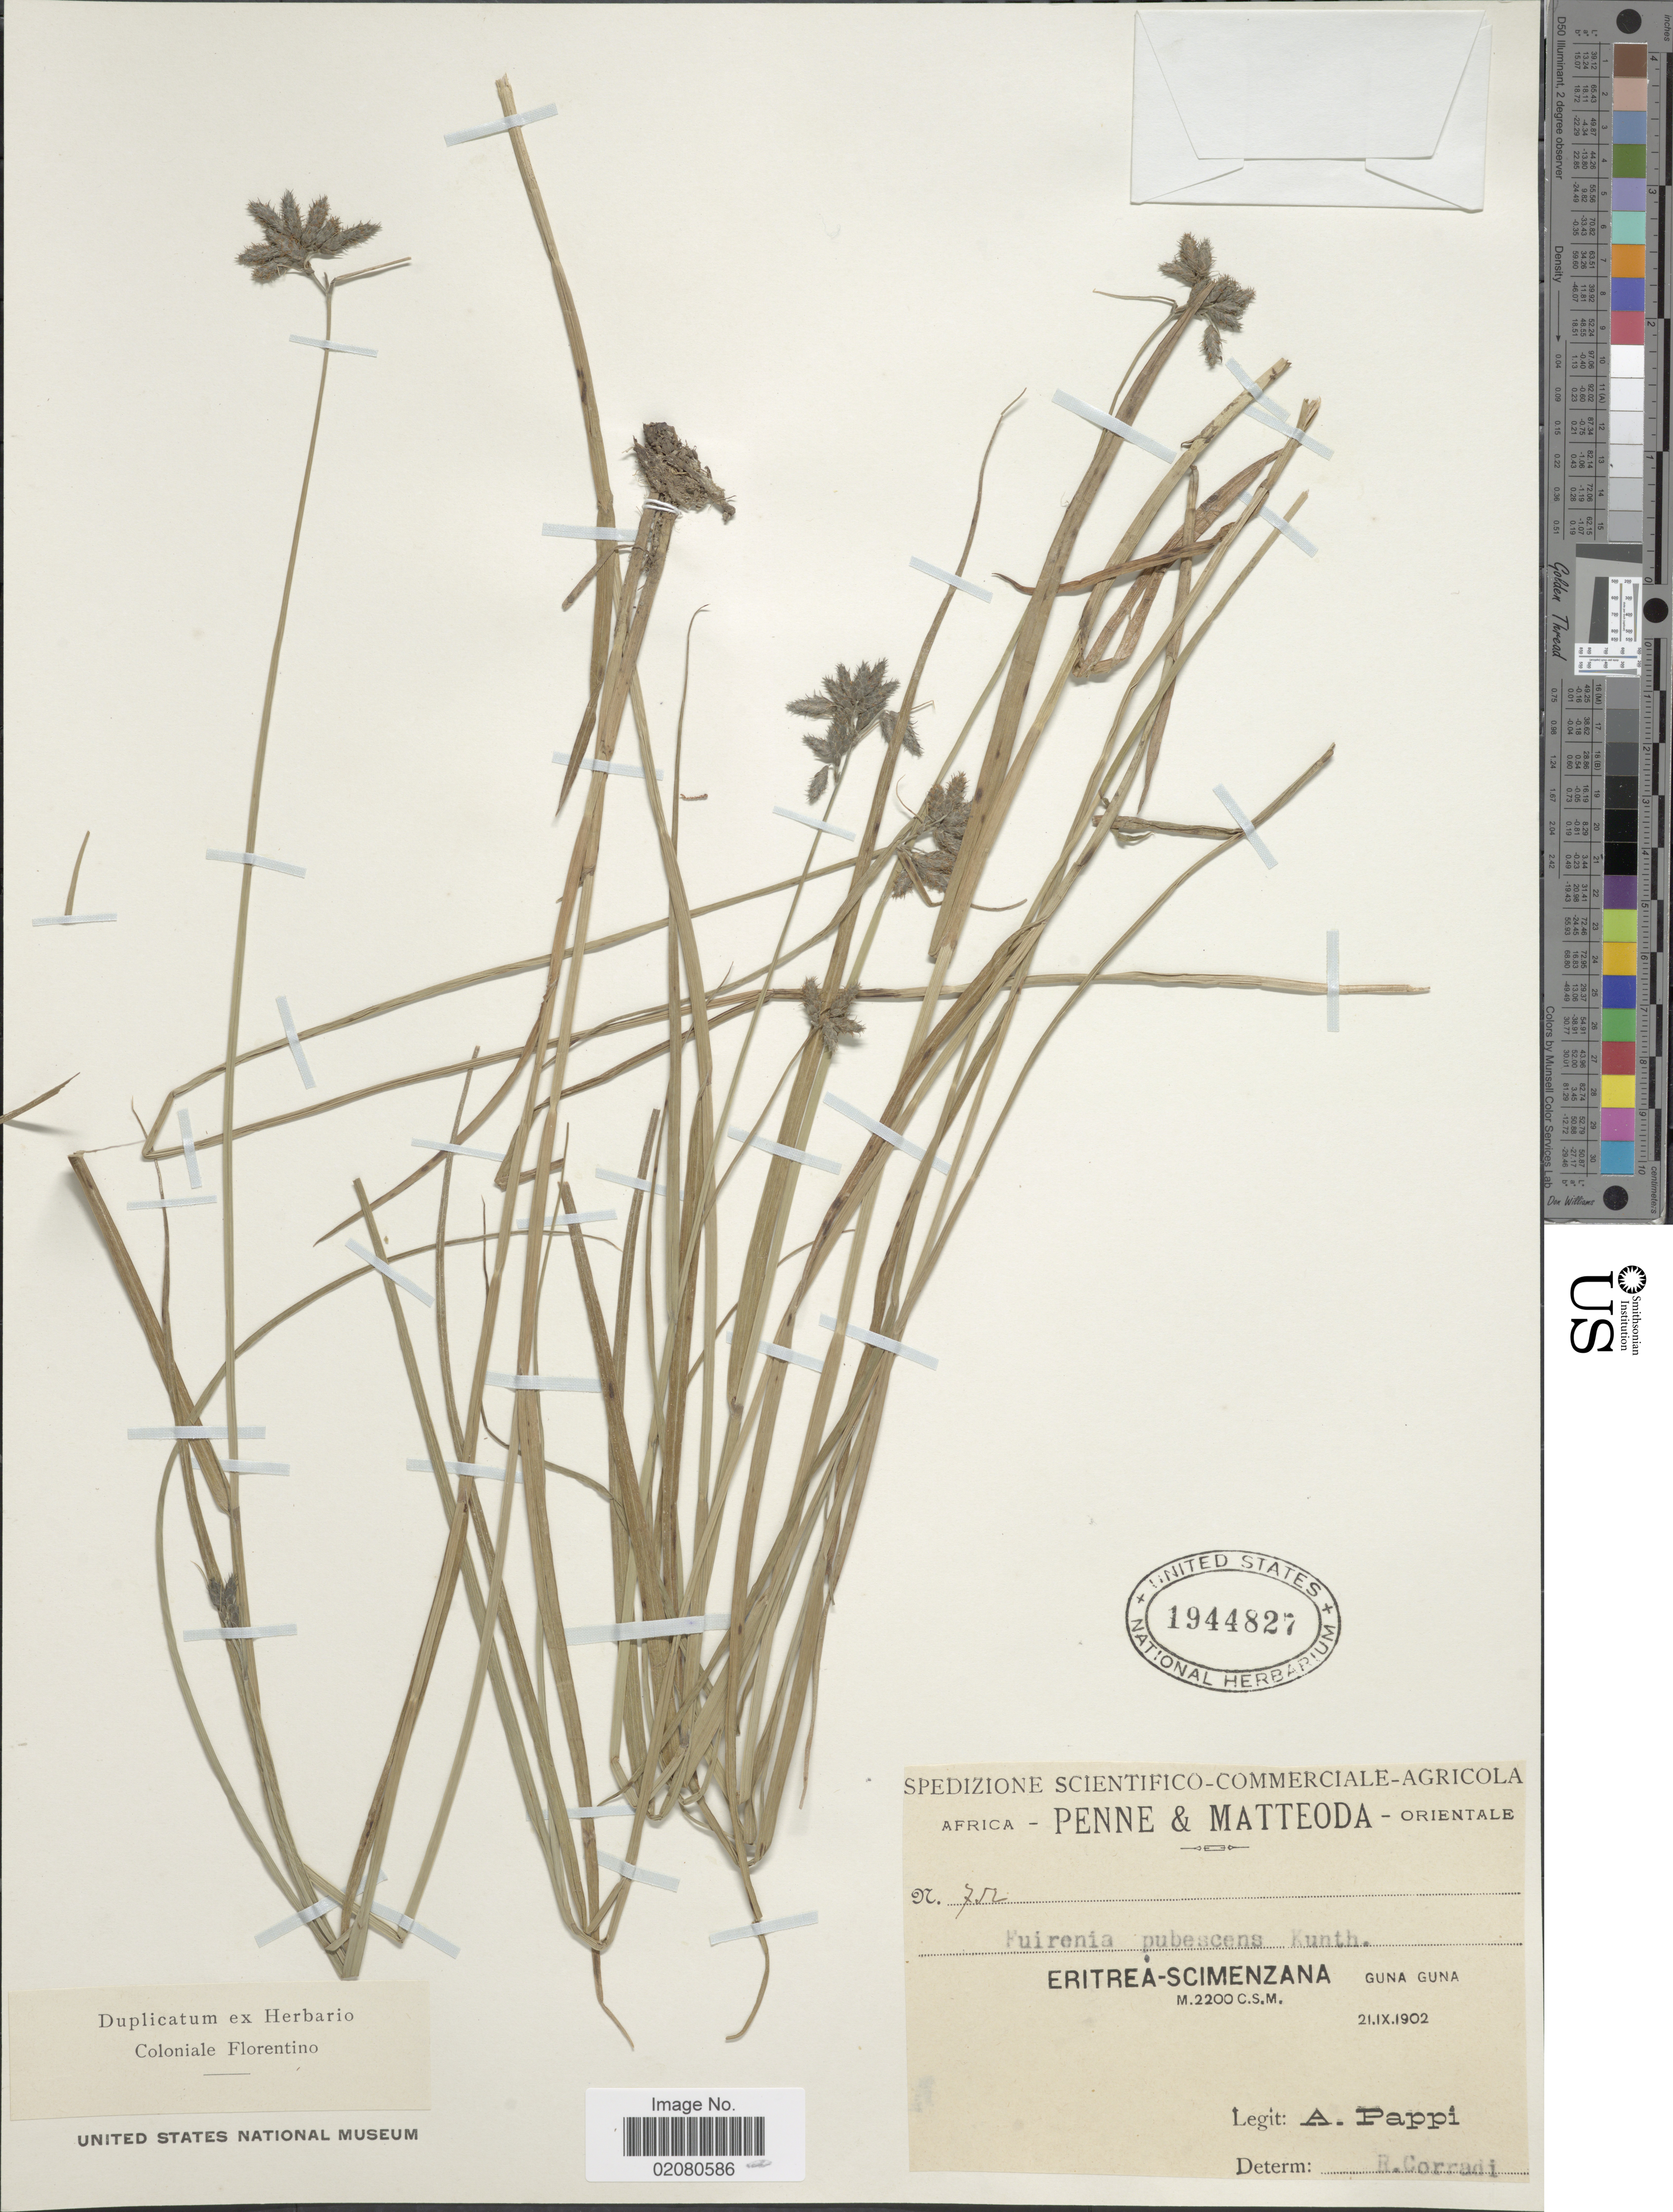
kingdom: Plantae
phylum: Tracheophyta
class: Liliopsida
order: Poales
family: Cyperaceae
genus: Fuirena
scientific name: Fuirena pubescens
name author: (Poir.) Kunth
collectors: A. Pappi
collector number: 752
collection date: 1902-09-21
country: Eritrea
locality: Africa - Penne & Matteoda - orientale. Eritea-scimenzana Guna Guna.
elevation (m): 2200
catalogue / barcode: US 1944827